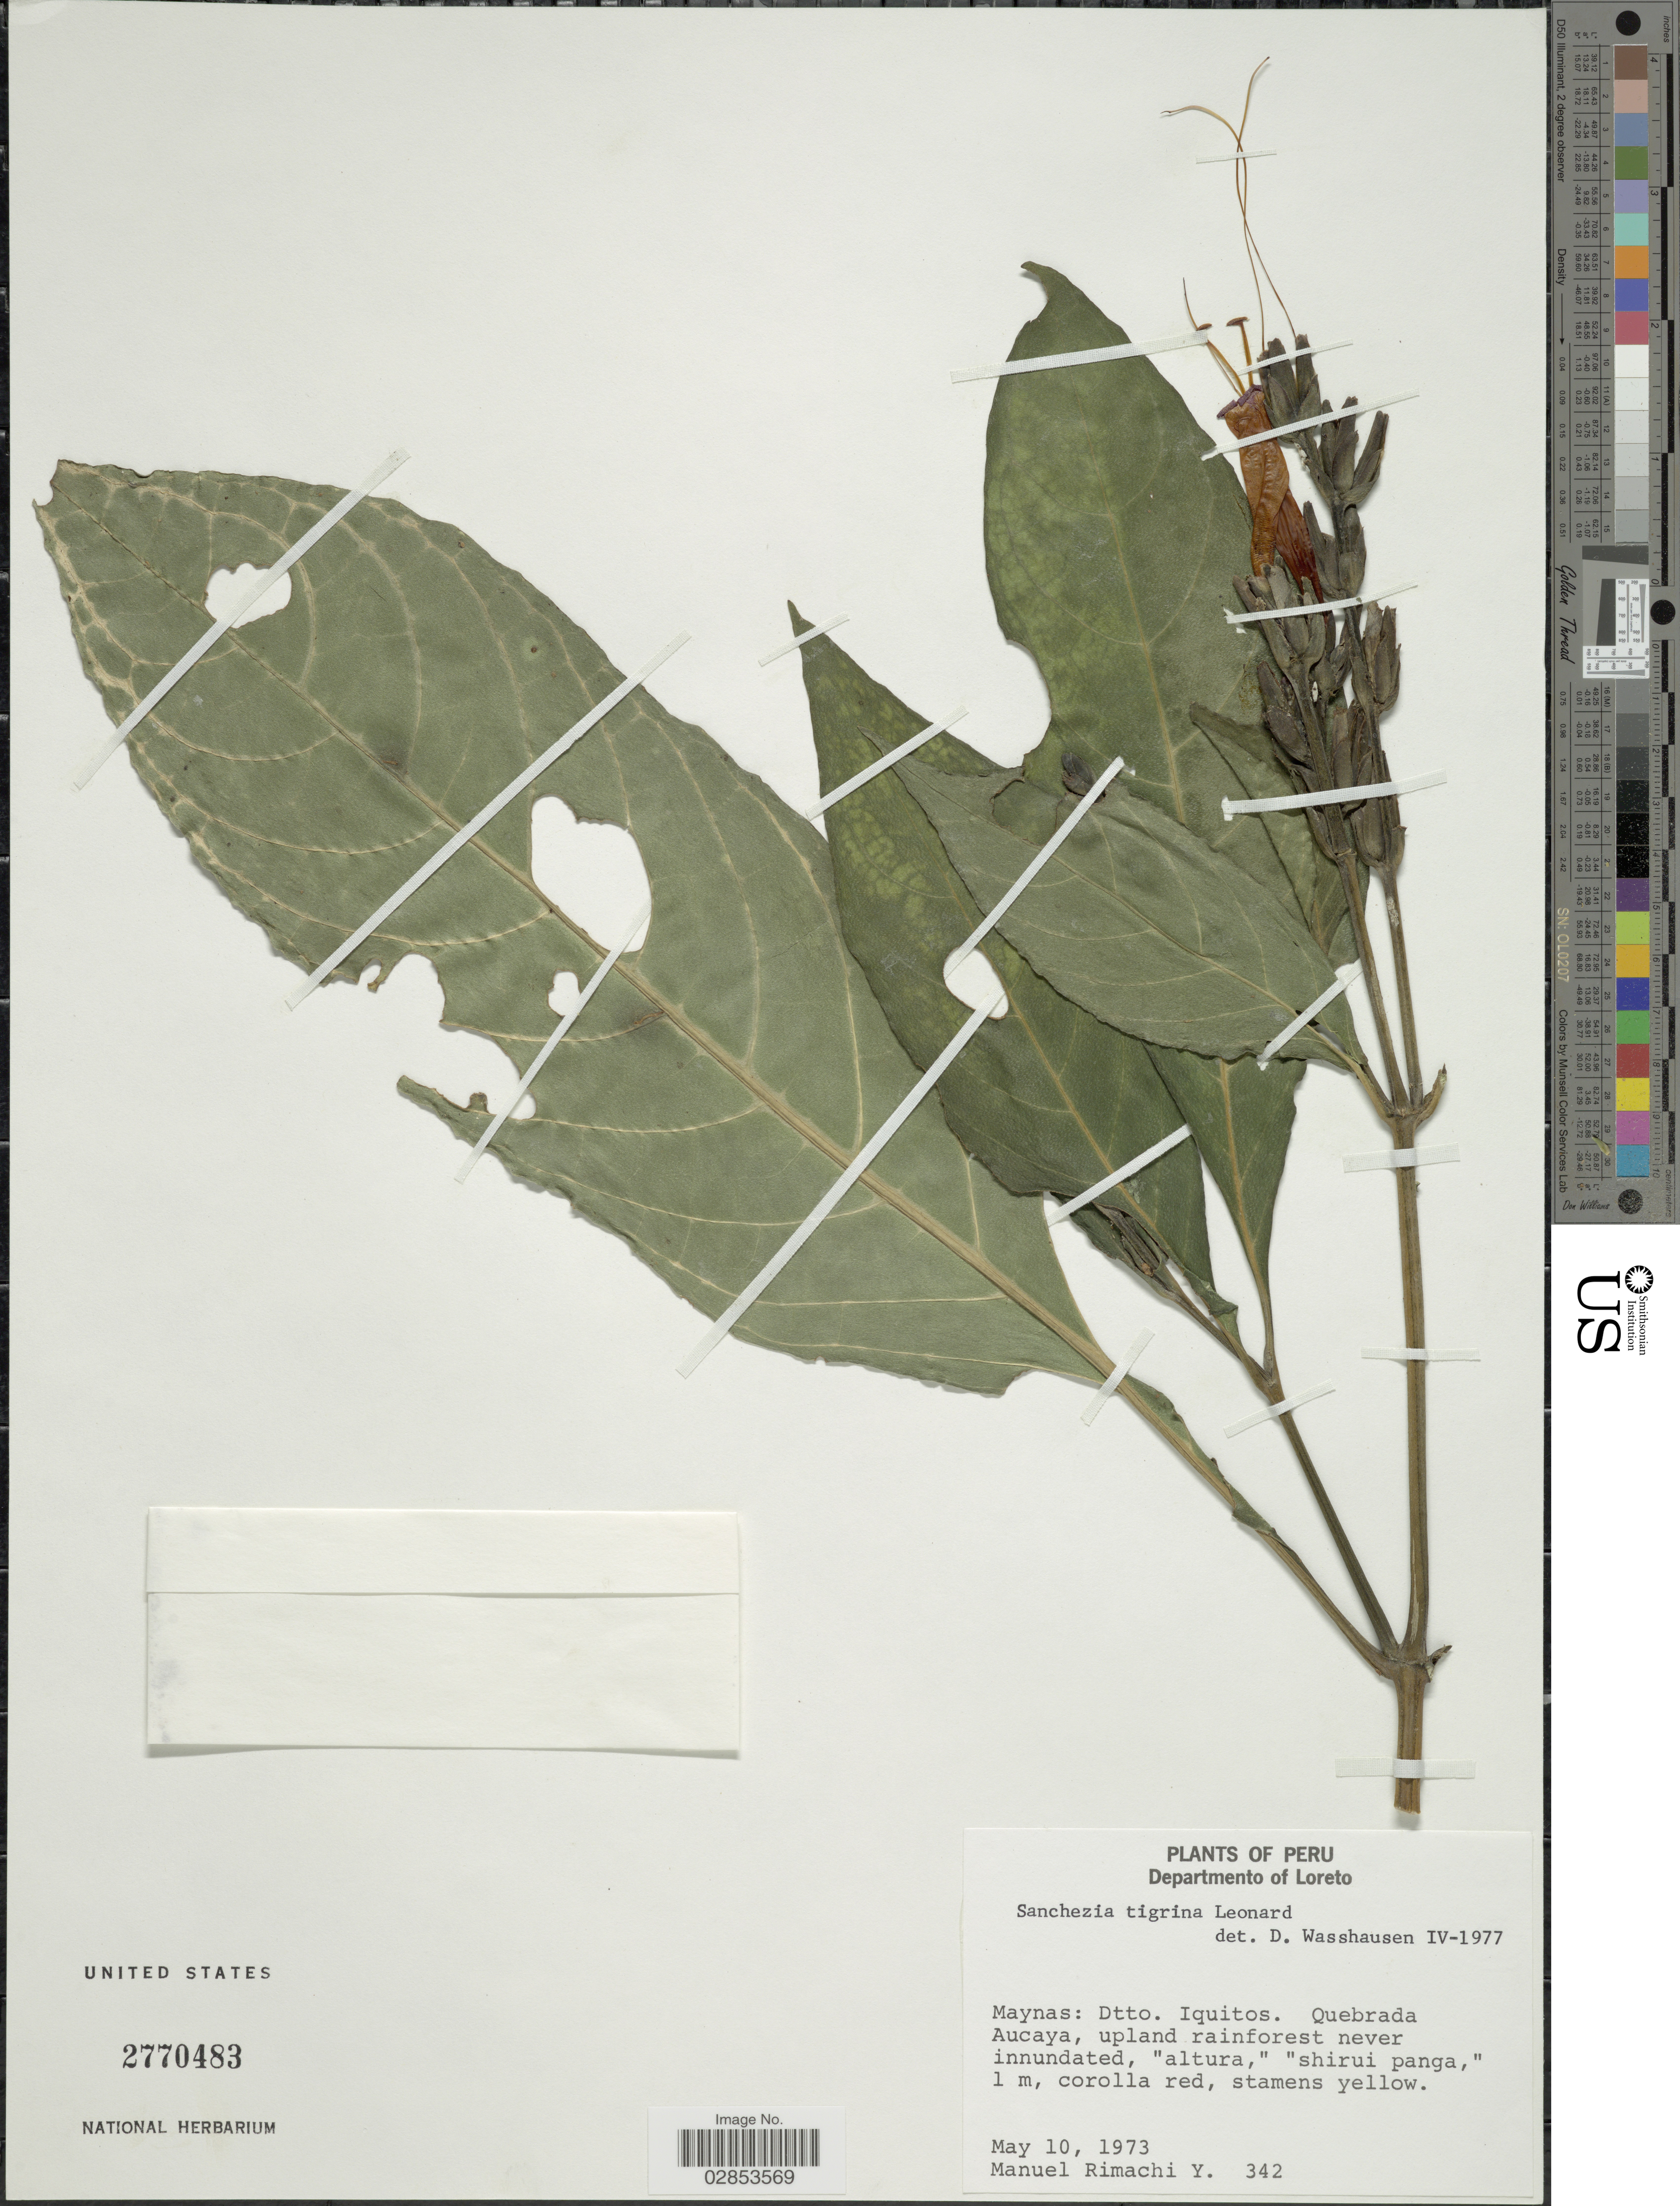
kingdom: Plantae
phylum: Tracheophyta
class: Magnoliopsida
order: Lamiales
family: Acanthaceae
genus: Sanchezia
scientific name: Sanchezia tigrina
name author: Leonard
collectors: M. Rimachi Y.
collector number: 342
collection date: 1973-05-10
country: Peru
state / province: Loreto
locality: Departmento of Loreto. Maynas: Dtto. Iquitos. Quebrada Aucaya.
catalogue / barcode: US 2770483